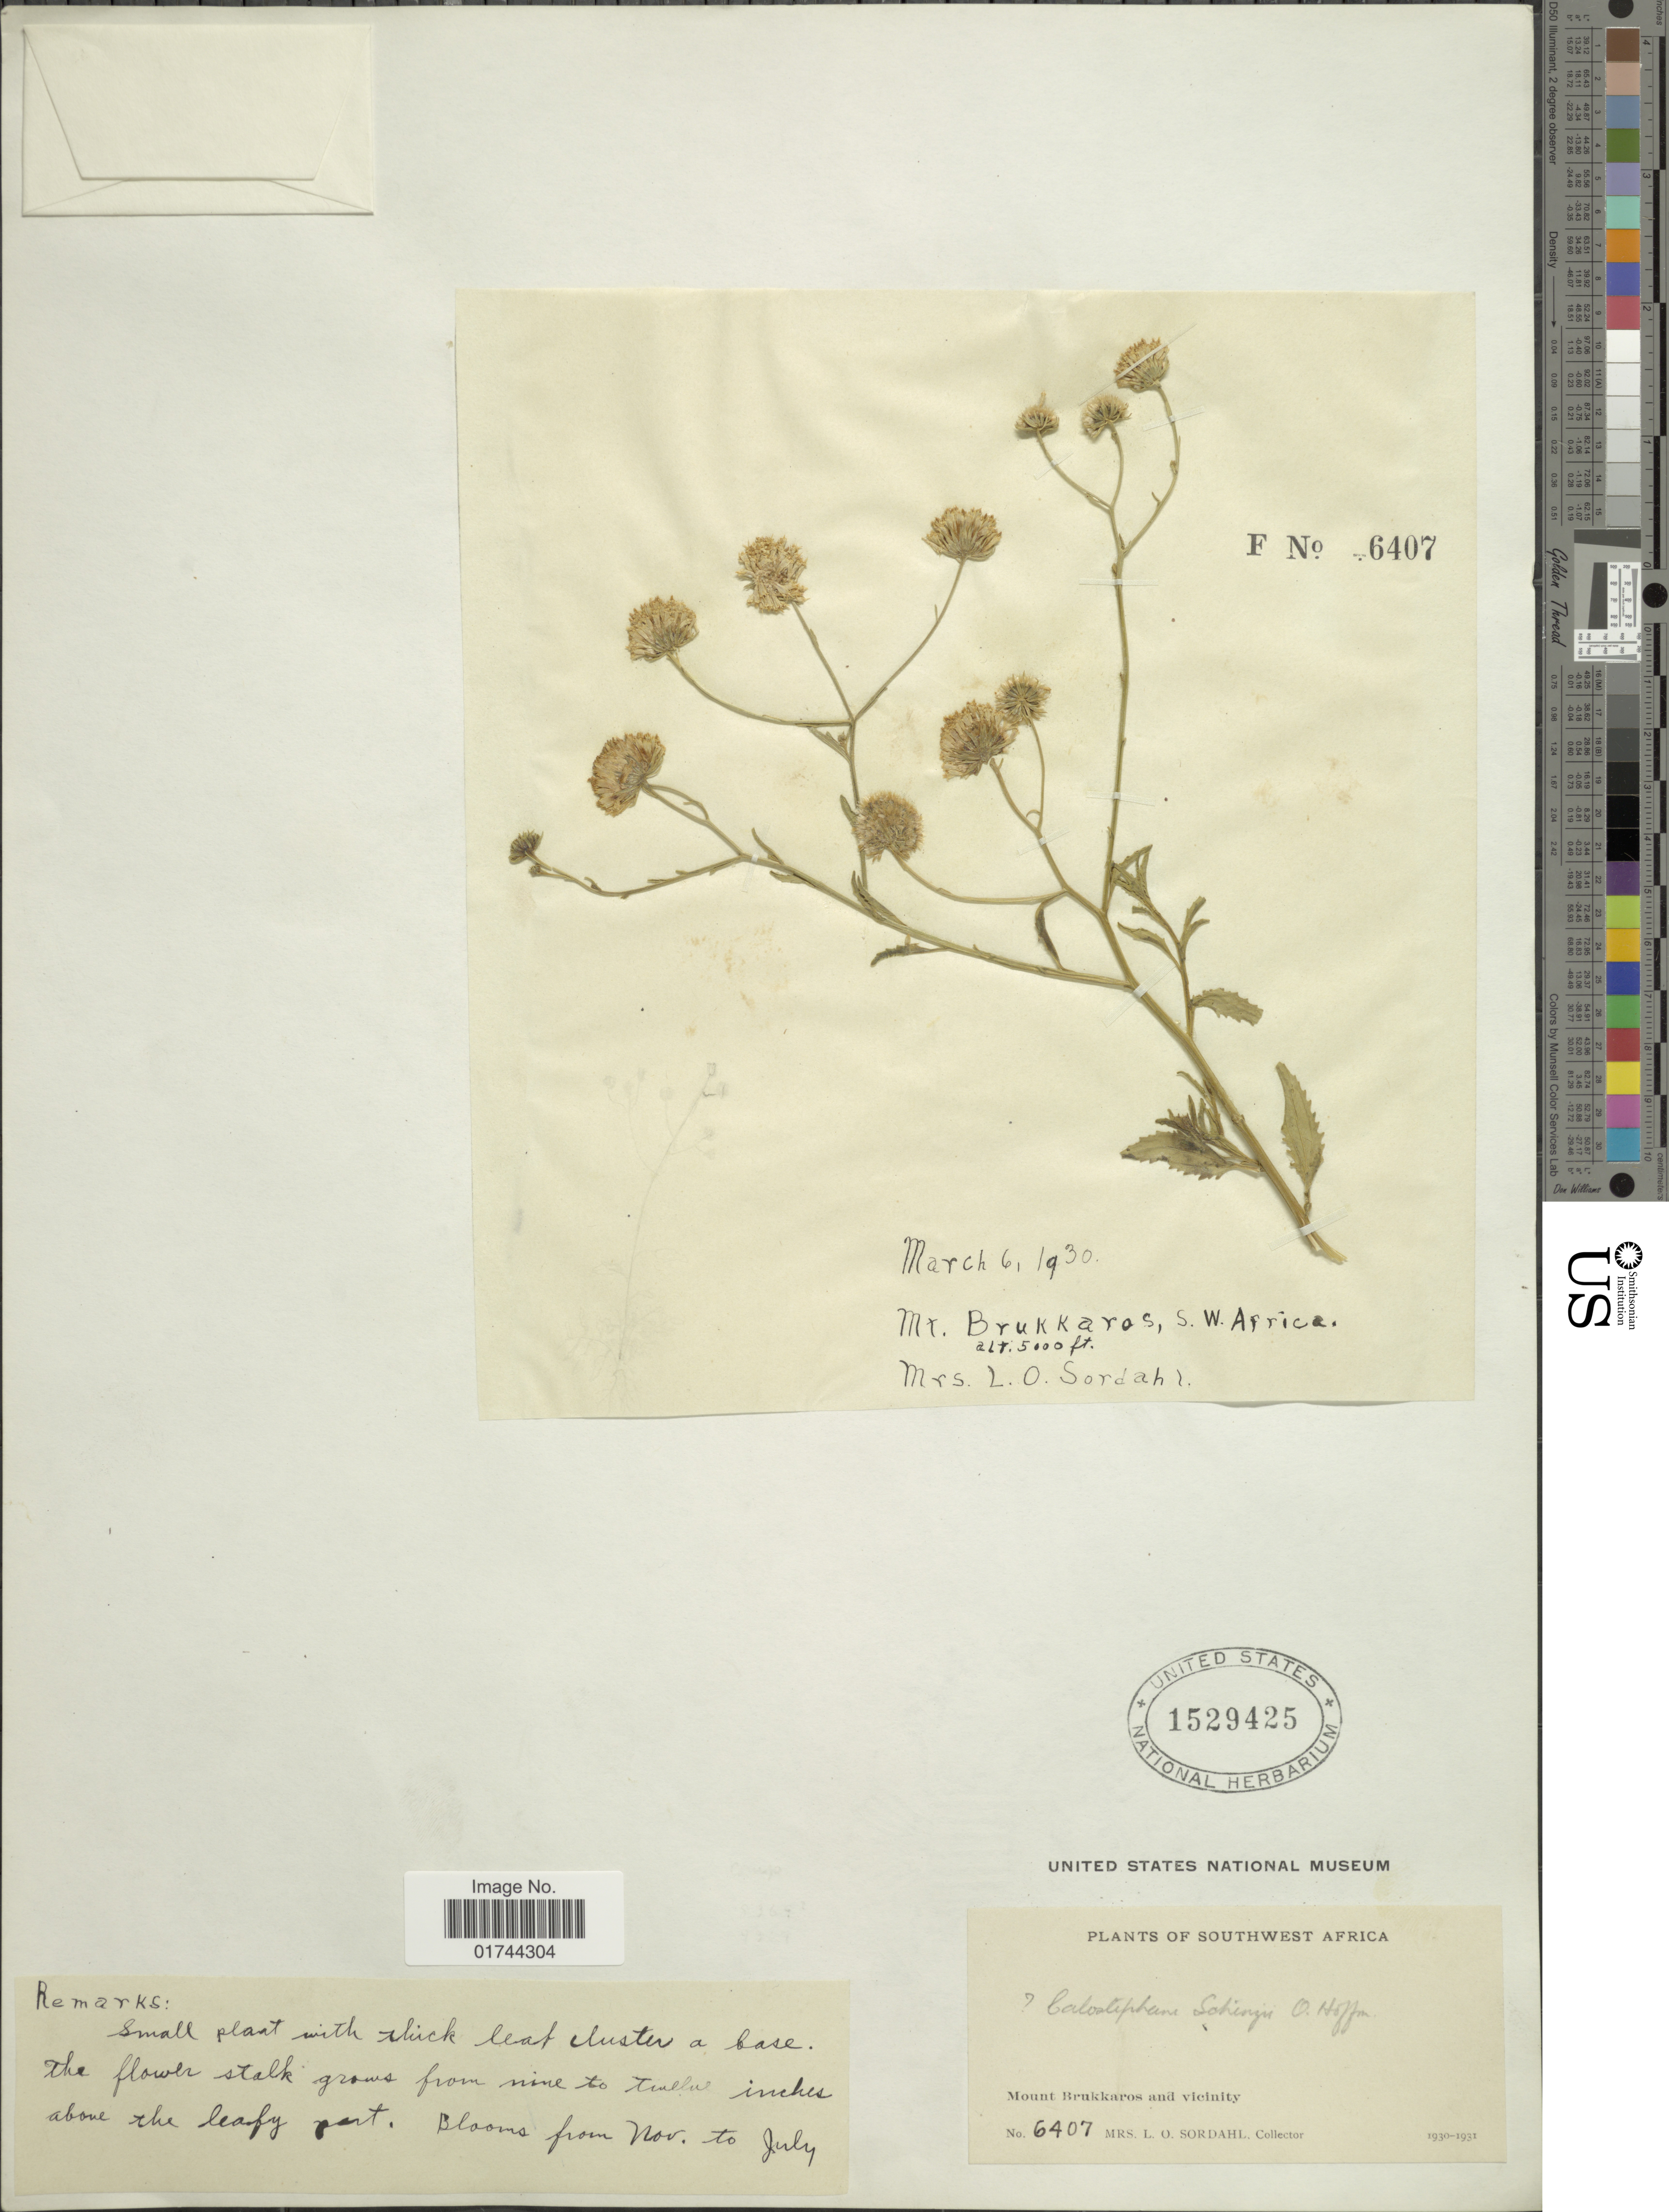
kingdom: Plantae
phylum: Tracheophyta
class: Magnoliopsida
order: Asterales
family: Asteraceae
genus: Calostephane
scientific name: Calostephane schinzii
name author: O. Hoffm.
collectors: L. Sordahl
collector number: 6407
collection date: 1930-11/1931-07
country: Namibia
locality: Southwest Africa, Mount Brukkaros and vicinity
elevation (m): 1524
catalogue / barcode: US 1529425